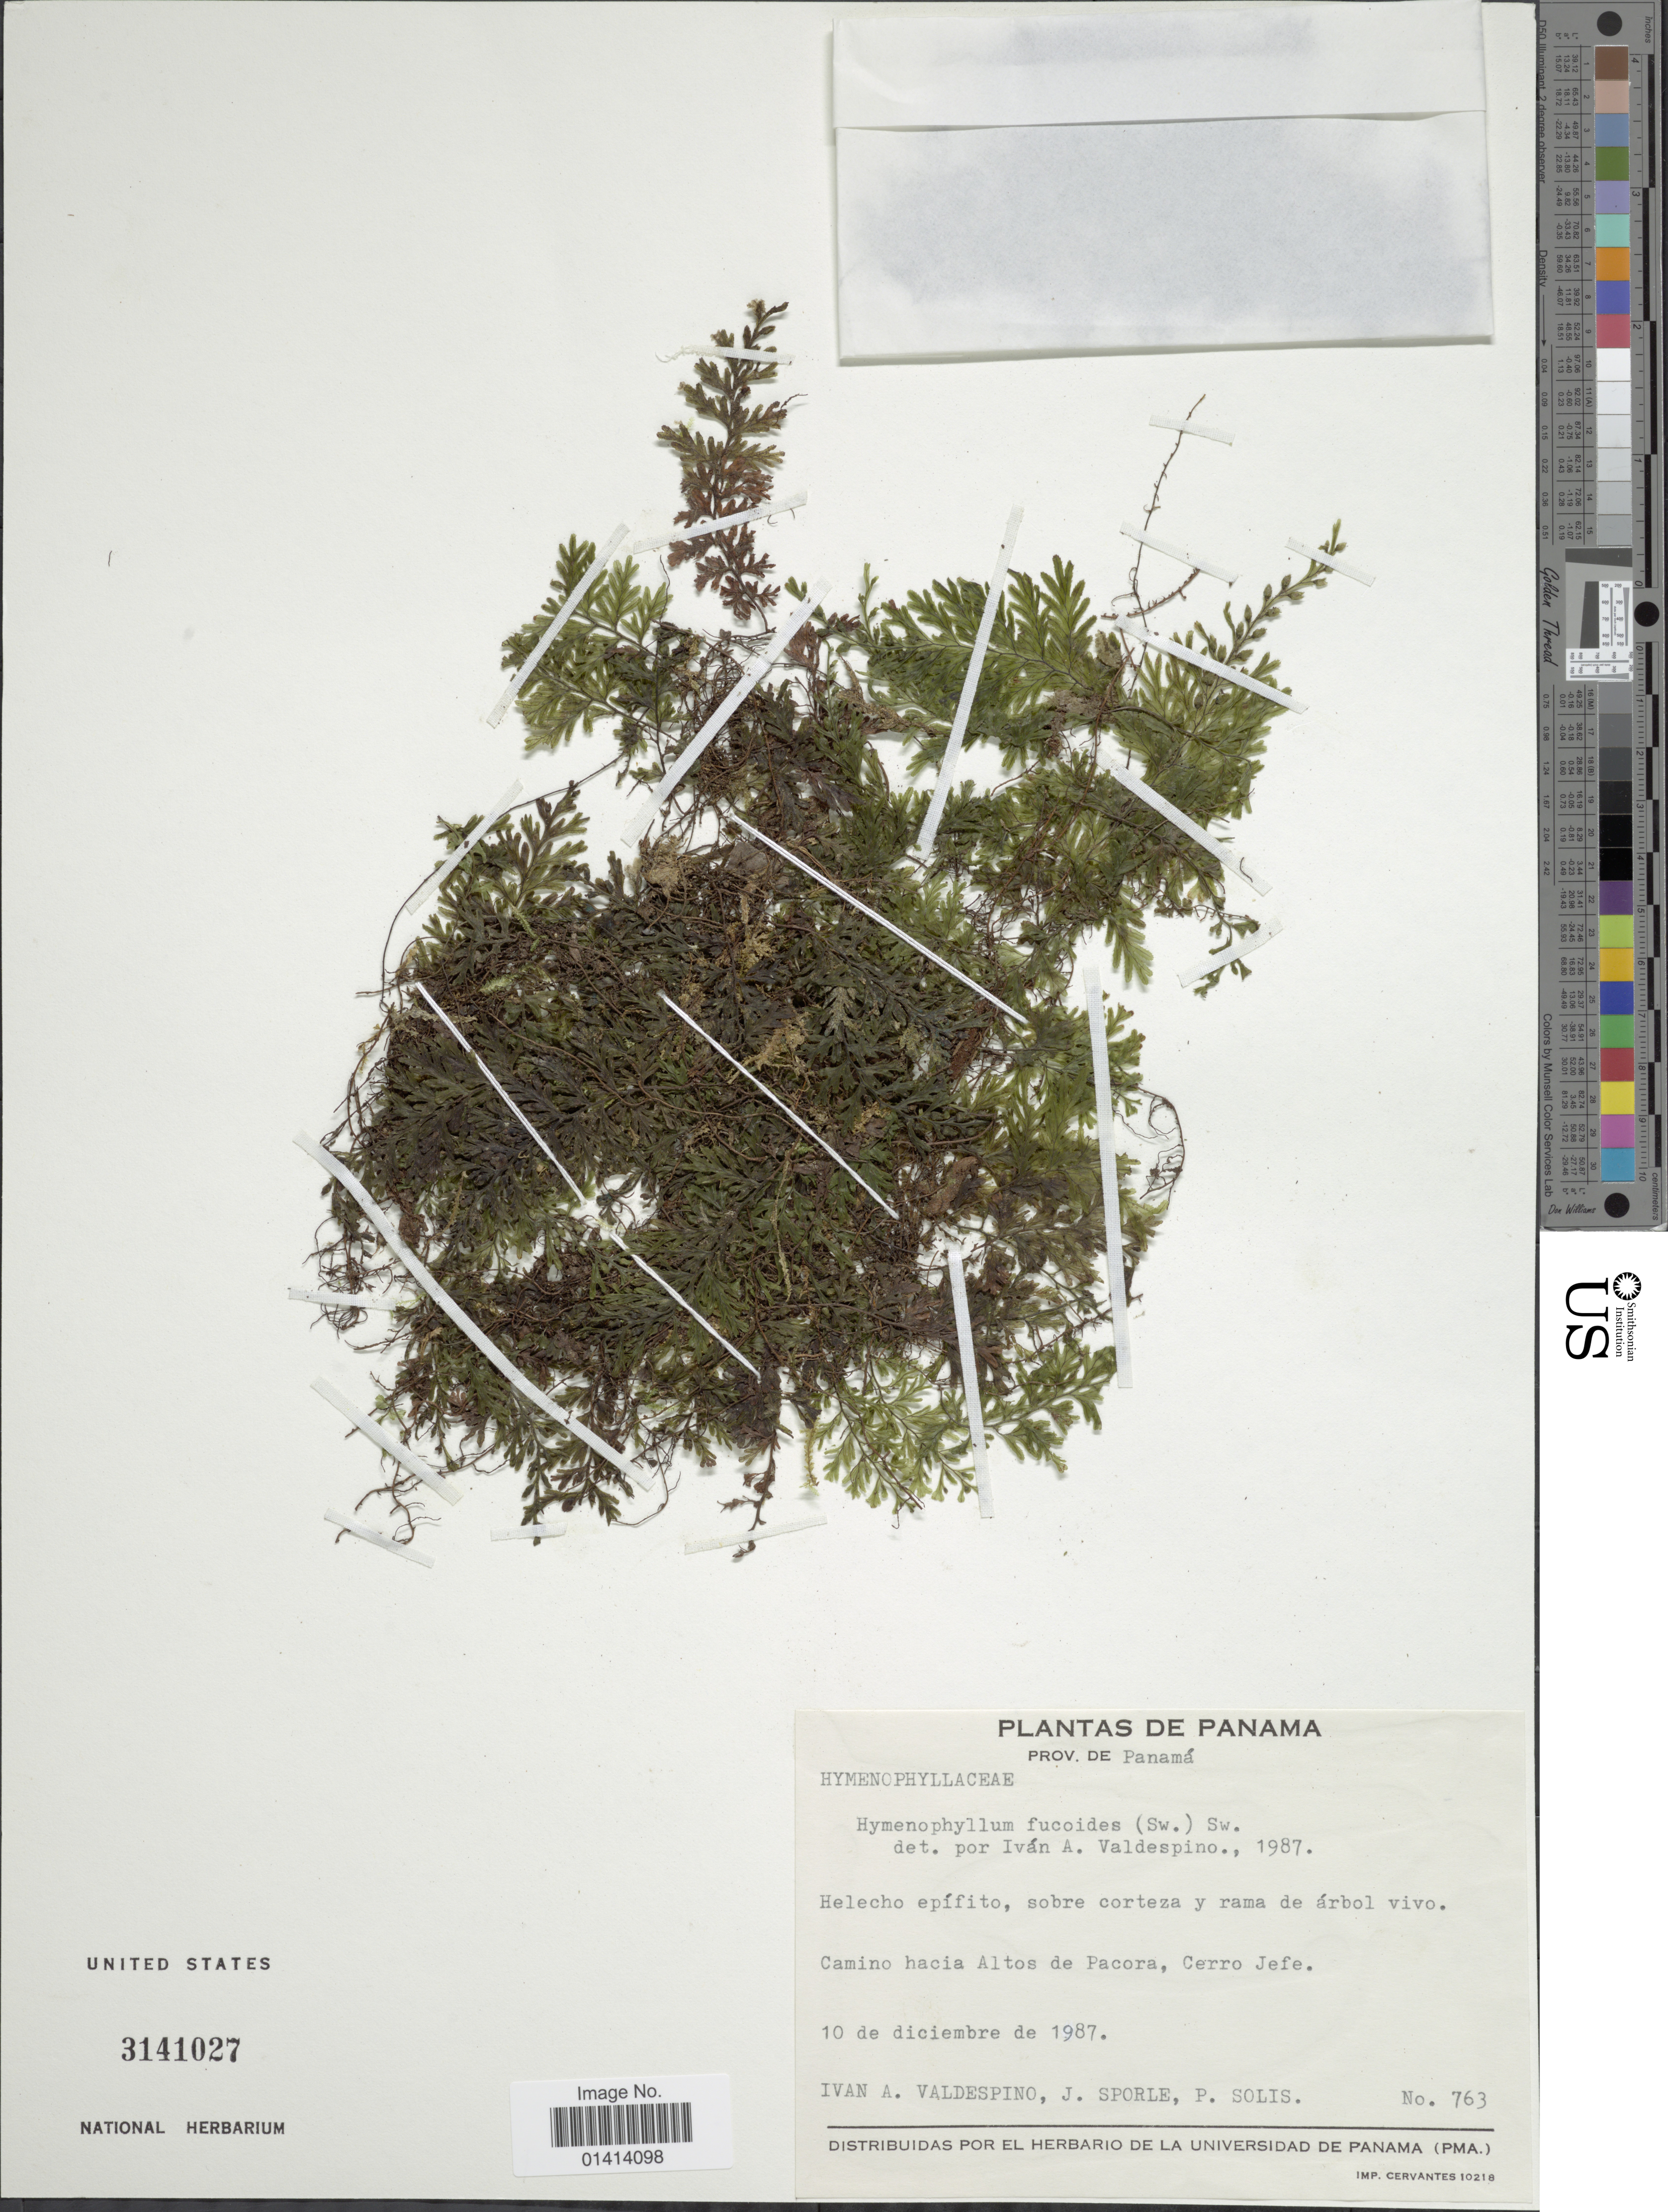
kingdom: Plantae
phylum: Tracheophyta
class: Polypodiopsida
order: Hymenophyllales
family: Hymenophyllaceae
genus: Hymenophyllum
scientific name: Hymenophyllum fucoides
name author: (Sw.) Sw.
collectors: I. A. Valdespino, J. Sporle & P. Solis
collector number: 763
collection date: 1987-12-10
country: Panama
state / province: Panamá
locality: Camino hacia Altos de Pacora, Cerro Jefe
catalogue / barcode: US 3141027